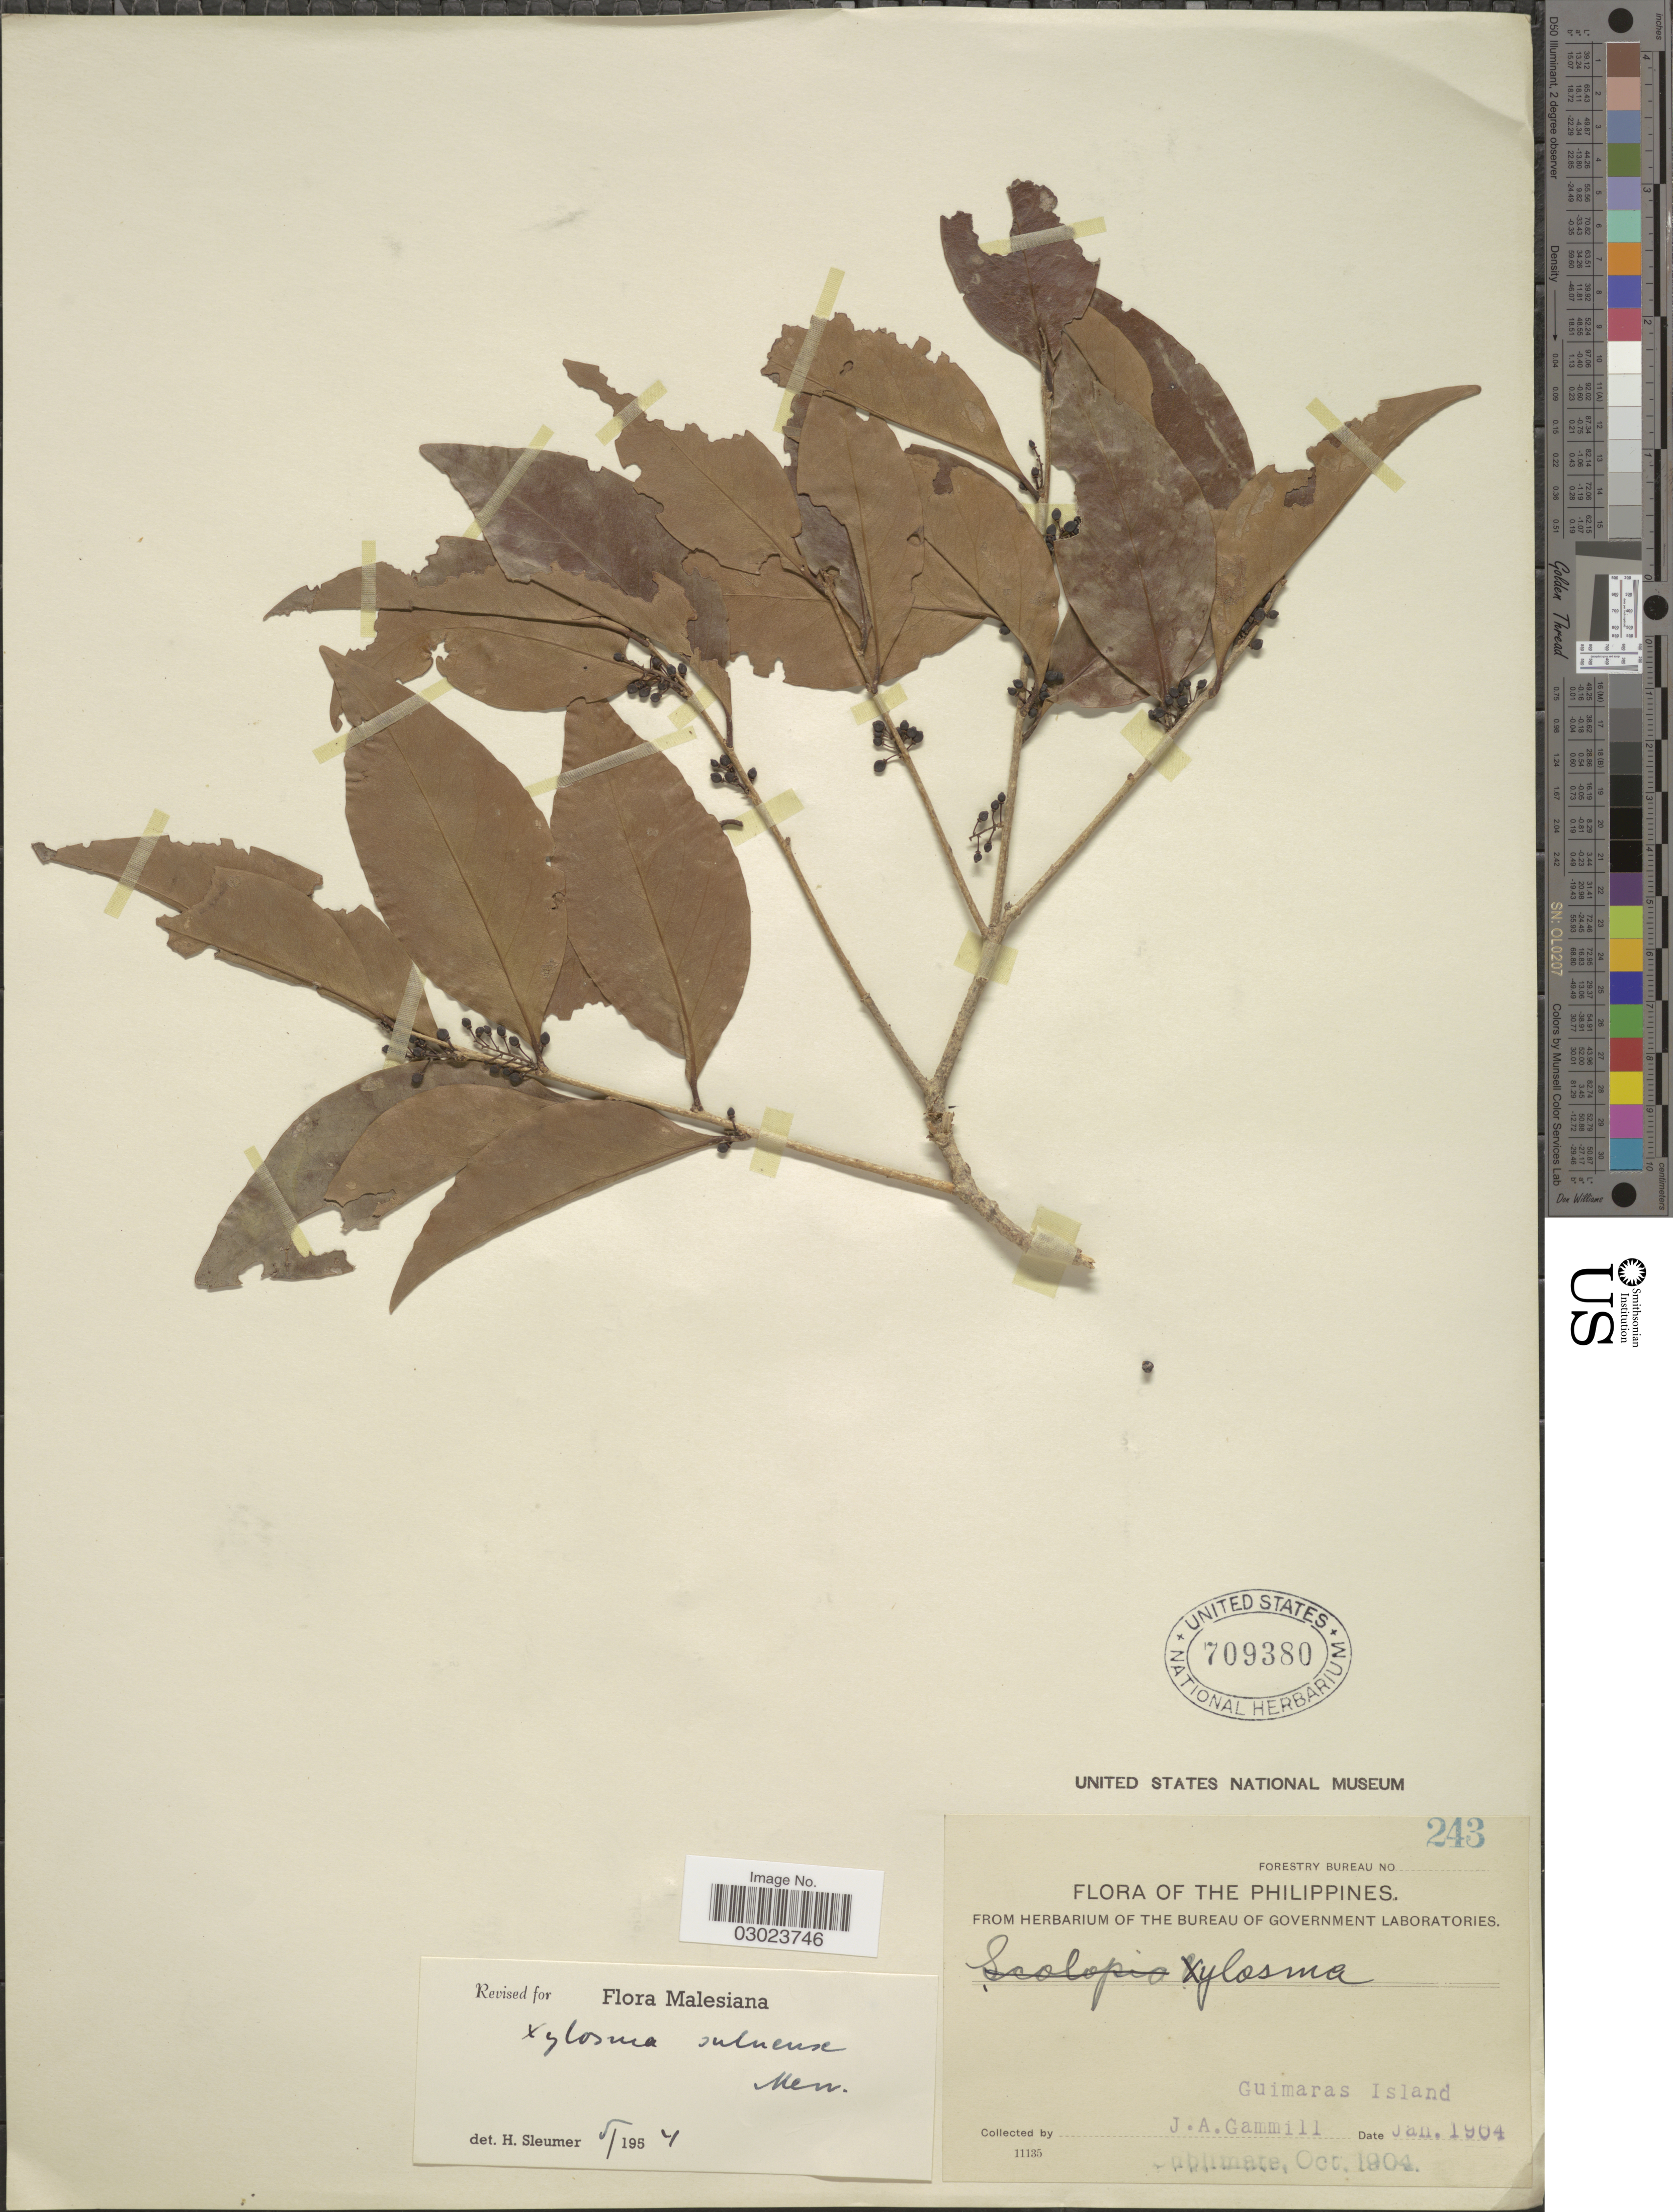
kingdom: Plantae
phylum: Tracheophyta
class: Magnoliopsida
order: Malpighiales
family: Salicaceae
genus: Xylosma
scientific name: Xylosma suluensis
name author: Merr.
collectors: J. Gammill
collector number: Forestry Bureau 243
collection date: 1904-01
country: Philippines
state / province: Western Visayas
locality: Guimaras Island.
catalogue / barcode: US 709380